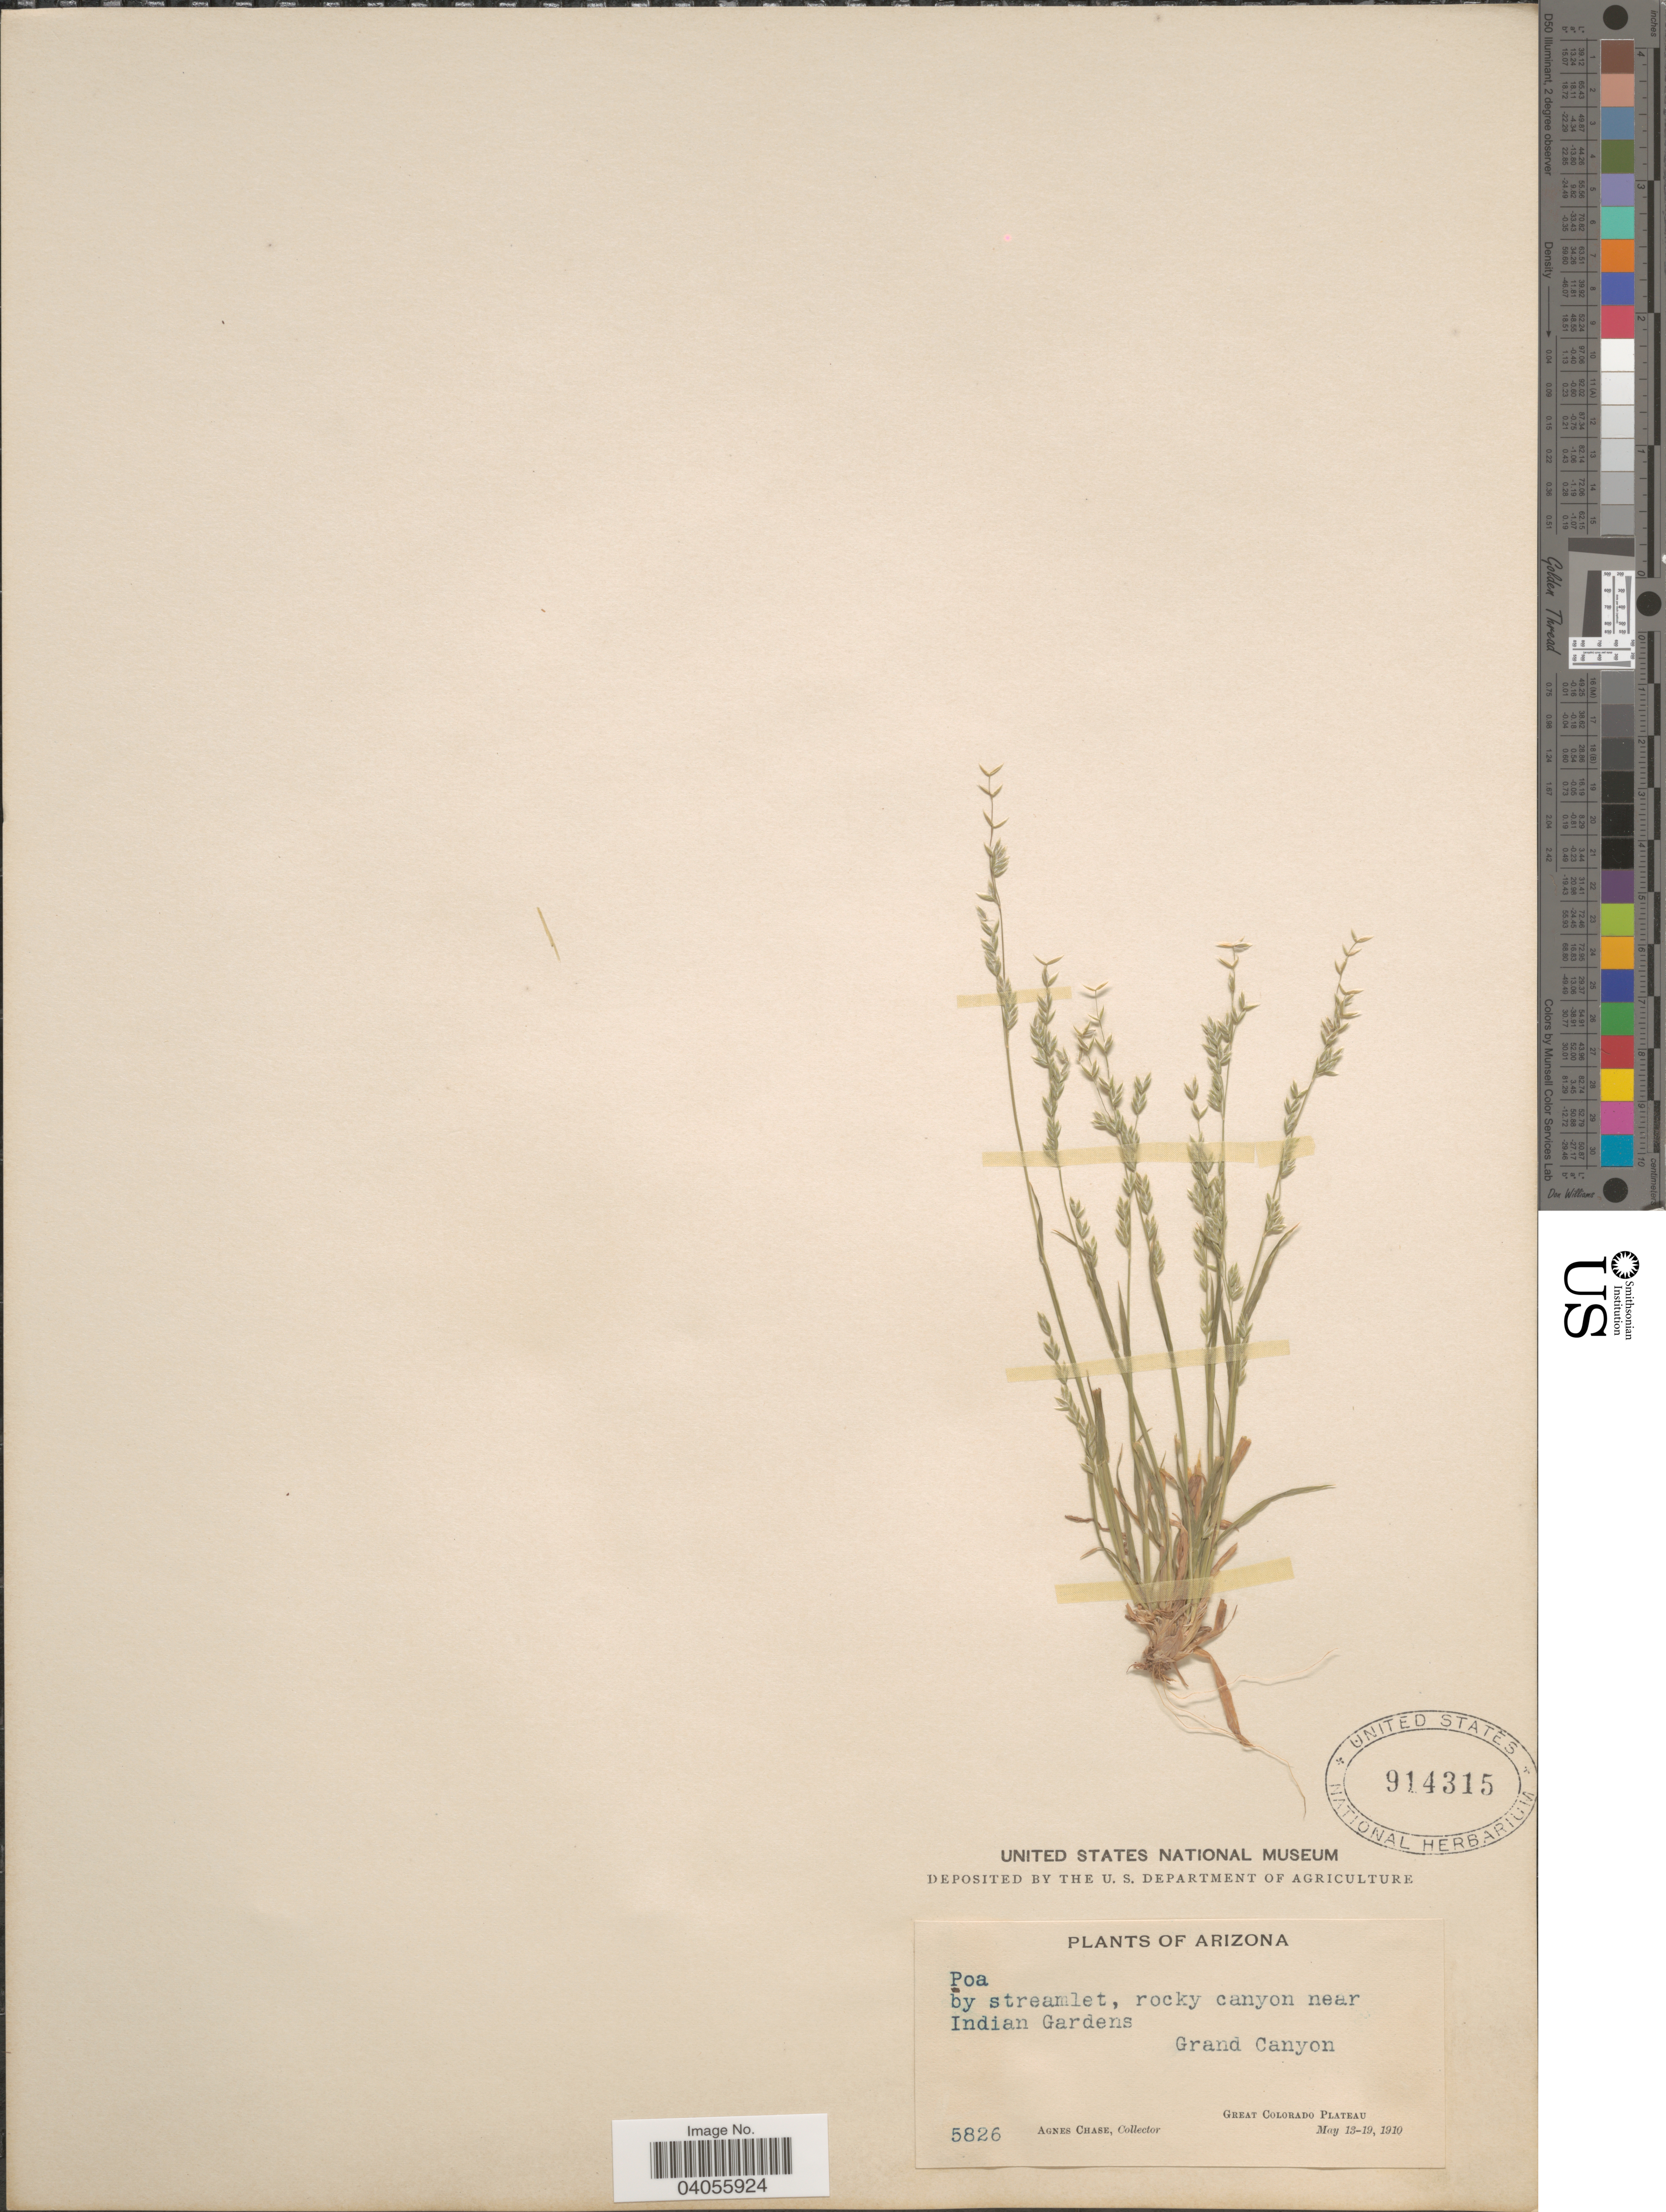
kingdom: Plantae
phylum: Tracheophyta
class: Liliopsida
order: Poales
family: Poaceae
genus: Poa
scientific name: Poa bigelovii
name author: Vasey & Scribn.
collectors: A. Chase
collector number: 5826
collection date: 1910-05-13/1910-05-19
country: United States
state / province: Arizona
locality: By streamlet, rocky canyon near Indian Gardens. Grand Canyon. Great Colorado Plateau.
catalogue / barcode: US 914315